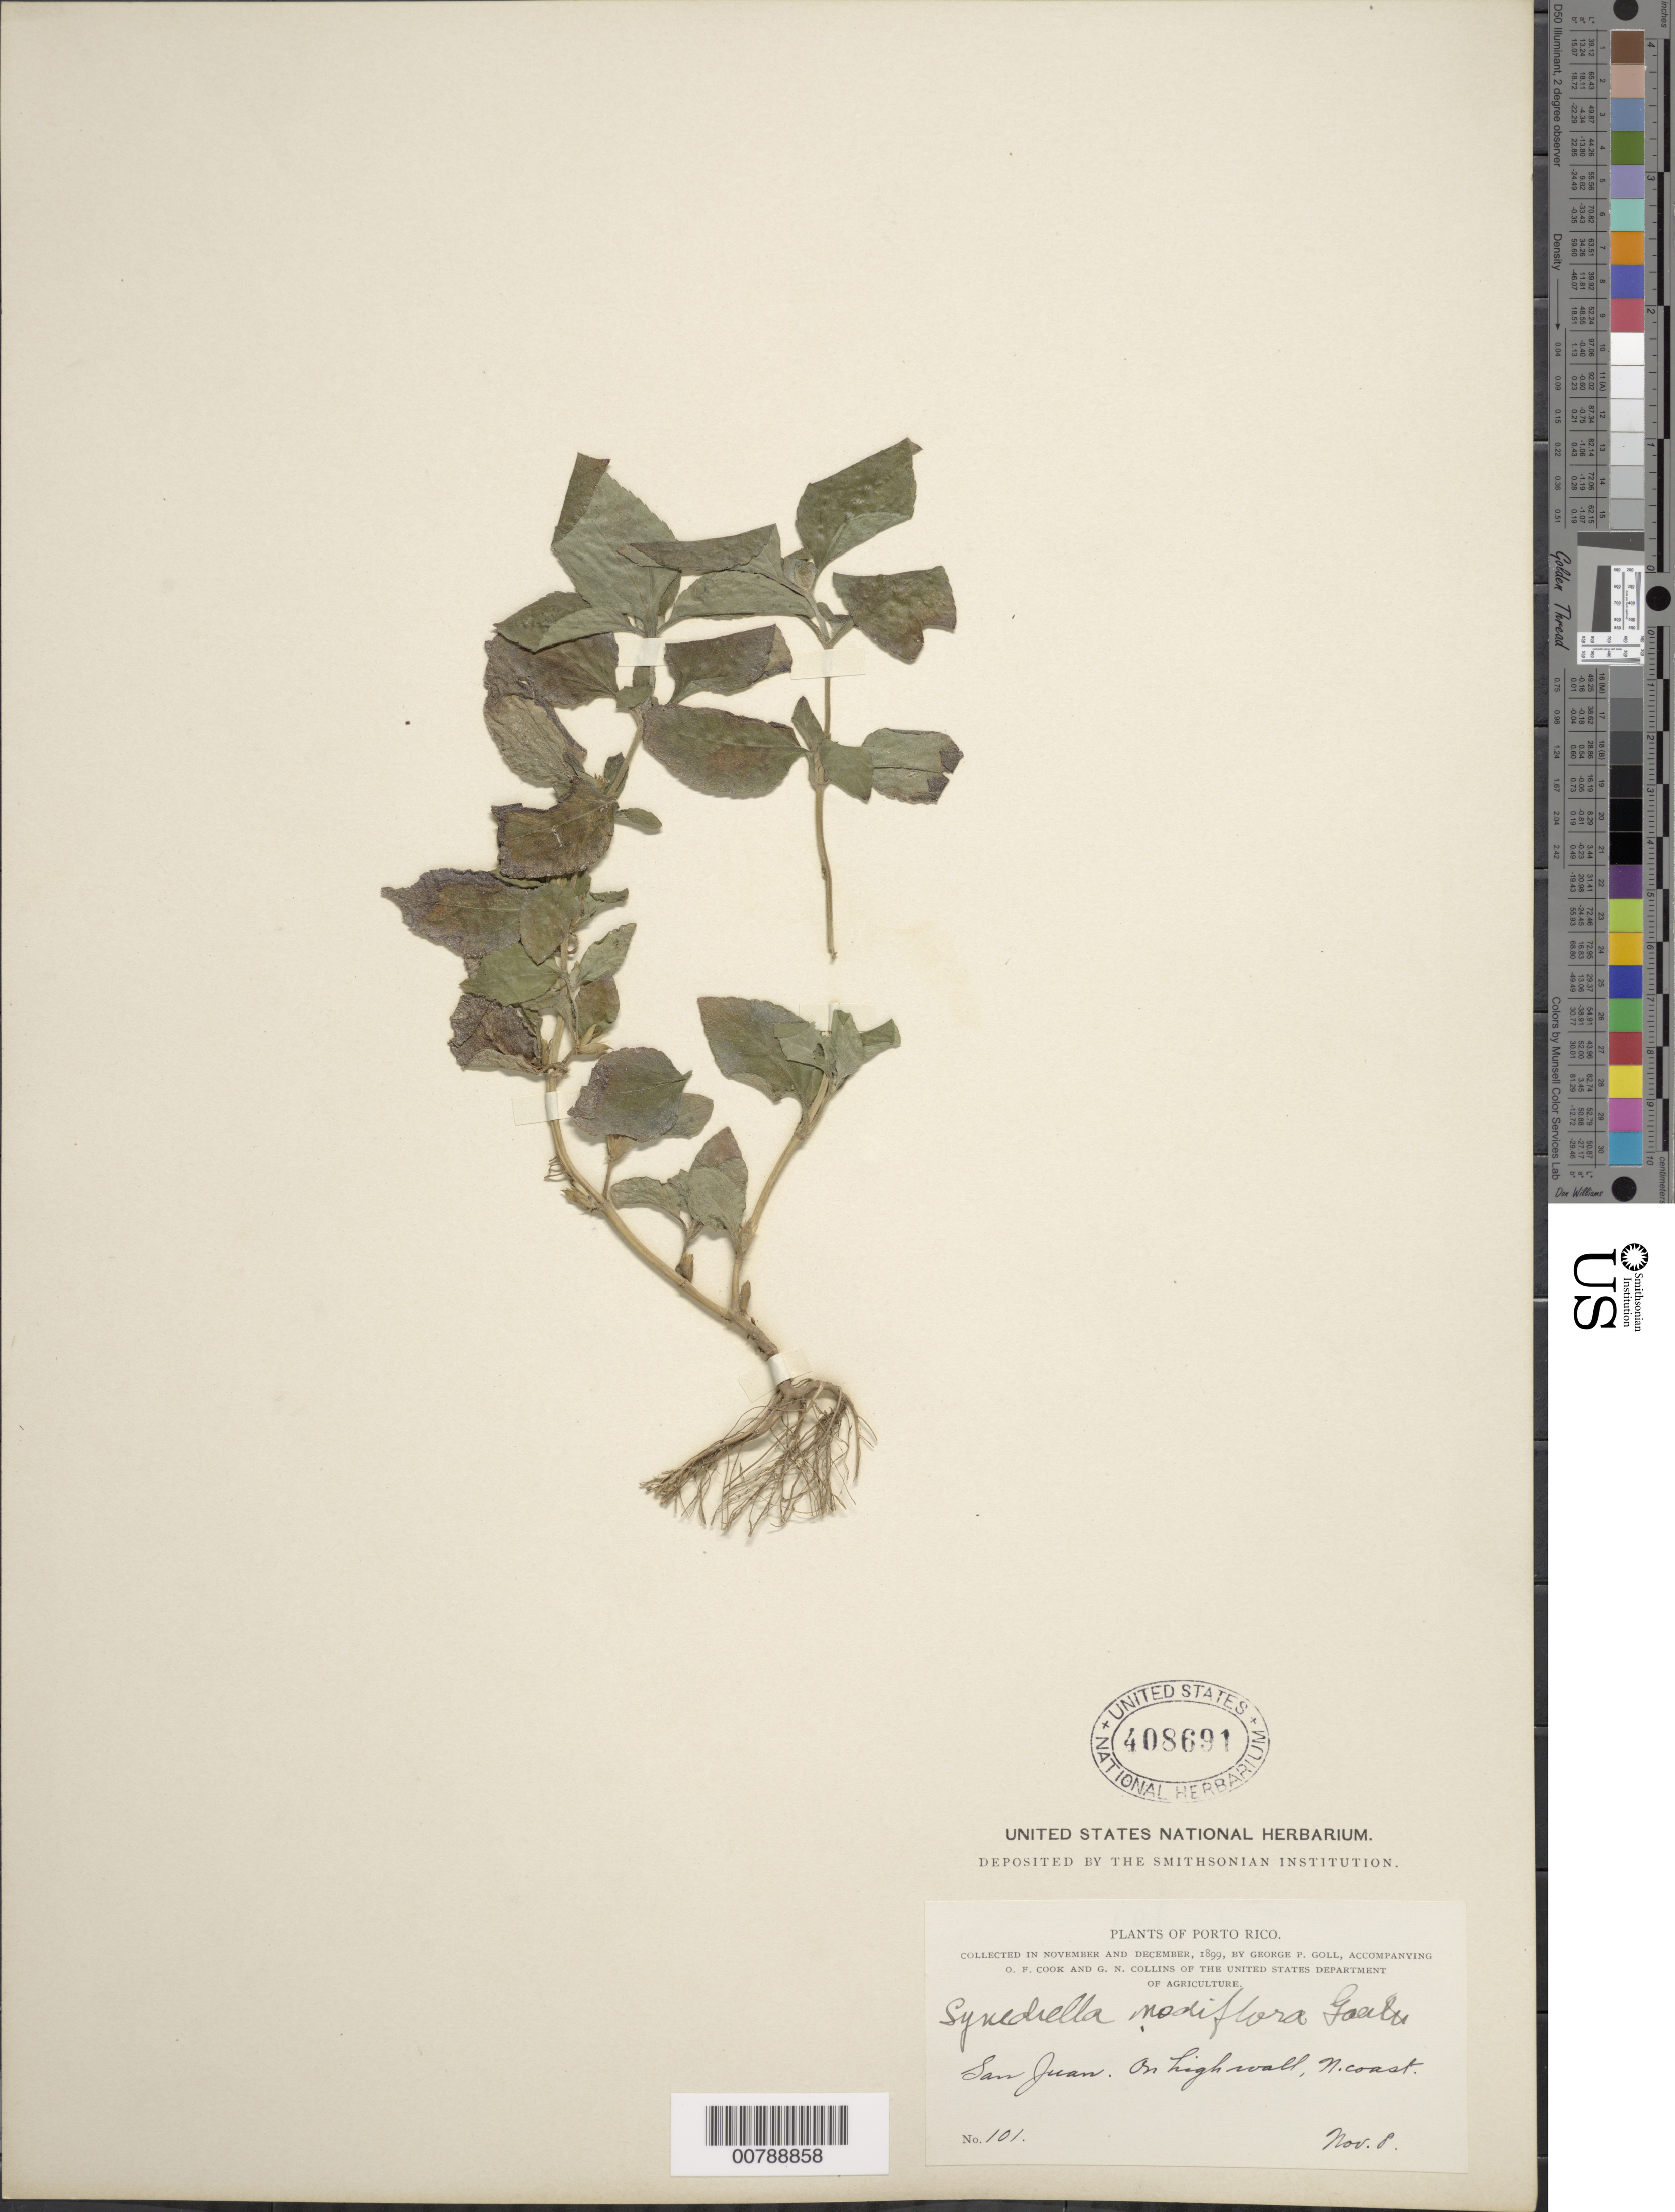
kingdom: Plantae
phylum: Tracheophyta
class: Magnoliopsida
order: Asterales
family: Asteraceae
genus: Synedrella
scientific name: Synedrella nodiflora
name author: (L.) Gaertn.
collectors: G. Goll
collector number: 101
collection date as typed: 08 Nov 1899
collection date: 1899-11-08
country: Puerto Rico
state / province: San Juan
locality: San Juan. On highland, north coast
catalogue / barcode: US 408691